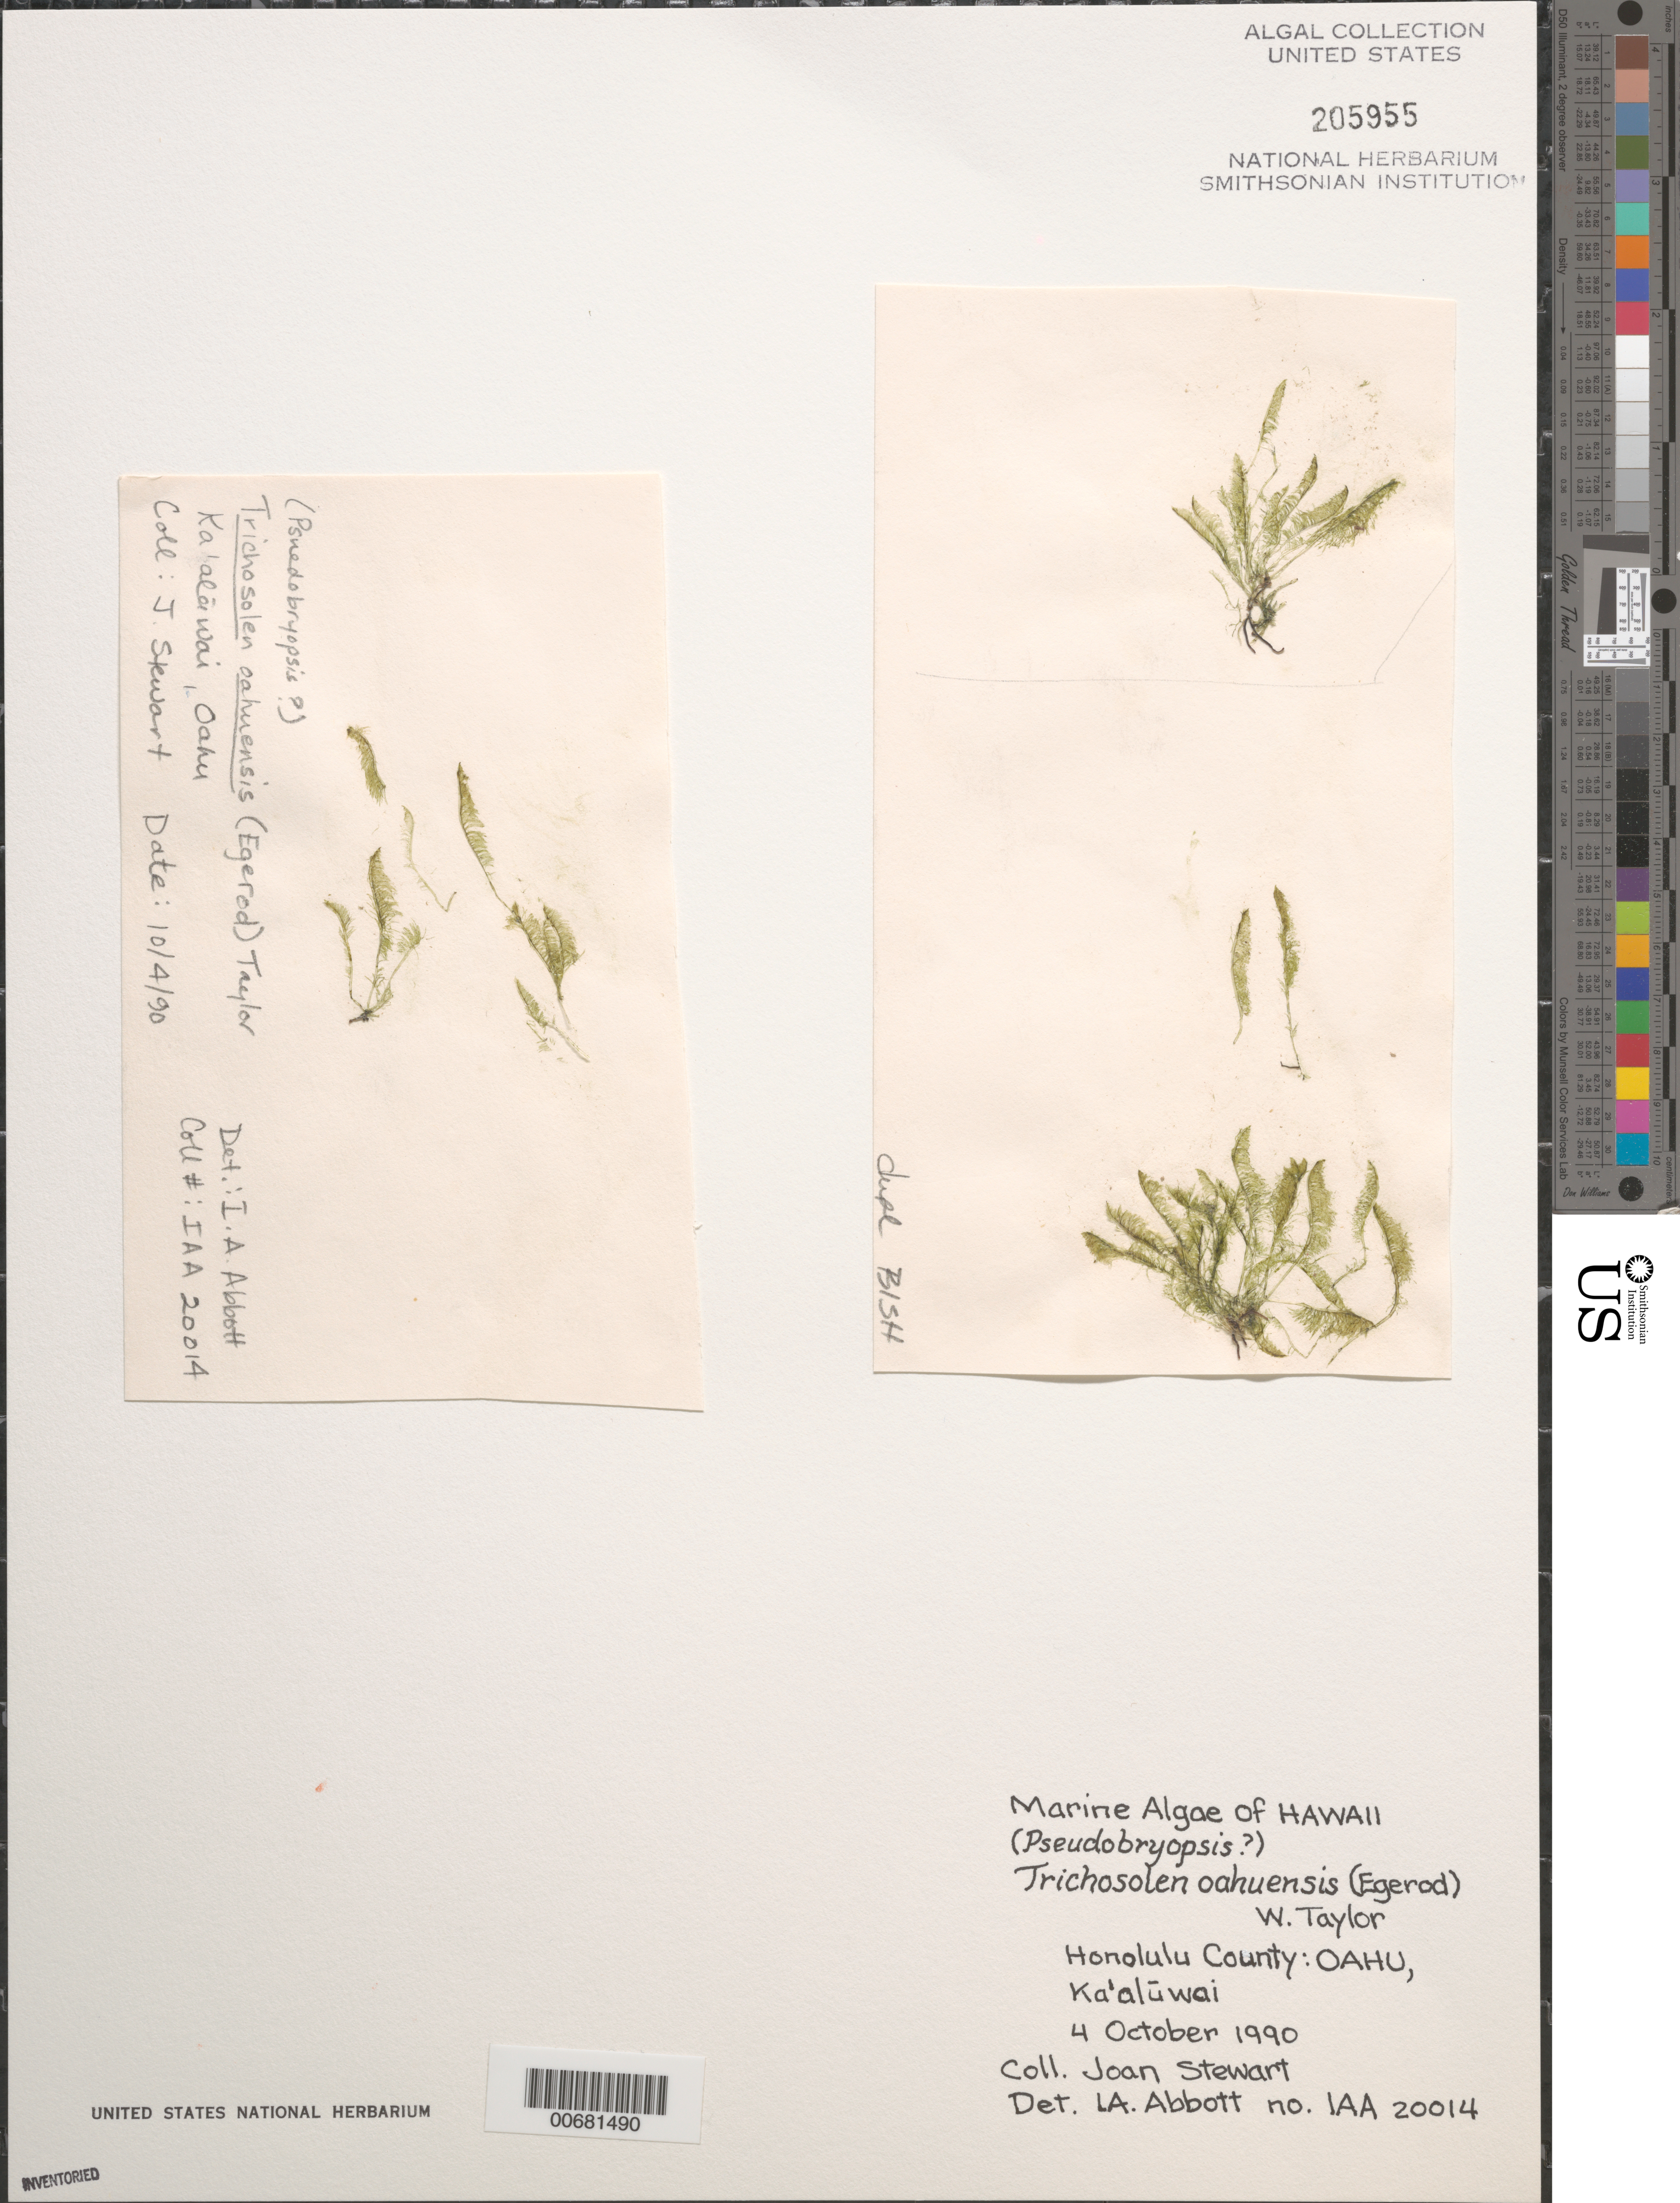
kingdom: Plantae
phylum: Chlorophyta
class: Ulvophyceae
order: Bryopsidales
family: Bryopsidaceae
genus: Pseudobryopsis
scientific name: Pseudobryopsis oahuensis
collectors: J. Stewart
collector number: IAA 20014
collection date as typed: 04 Oct 1990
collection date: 1990-10-04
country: United States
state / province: Hawaii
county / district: Honolulu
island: Oahu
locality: Ka'aluwai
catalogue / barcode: US 205955